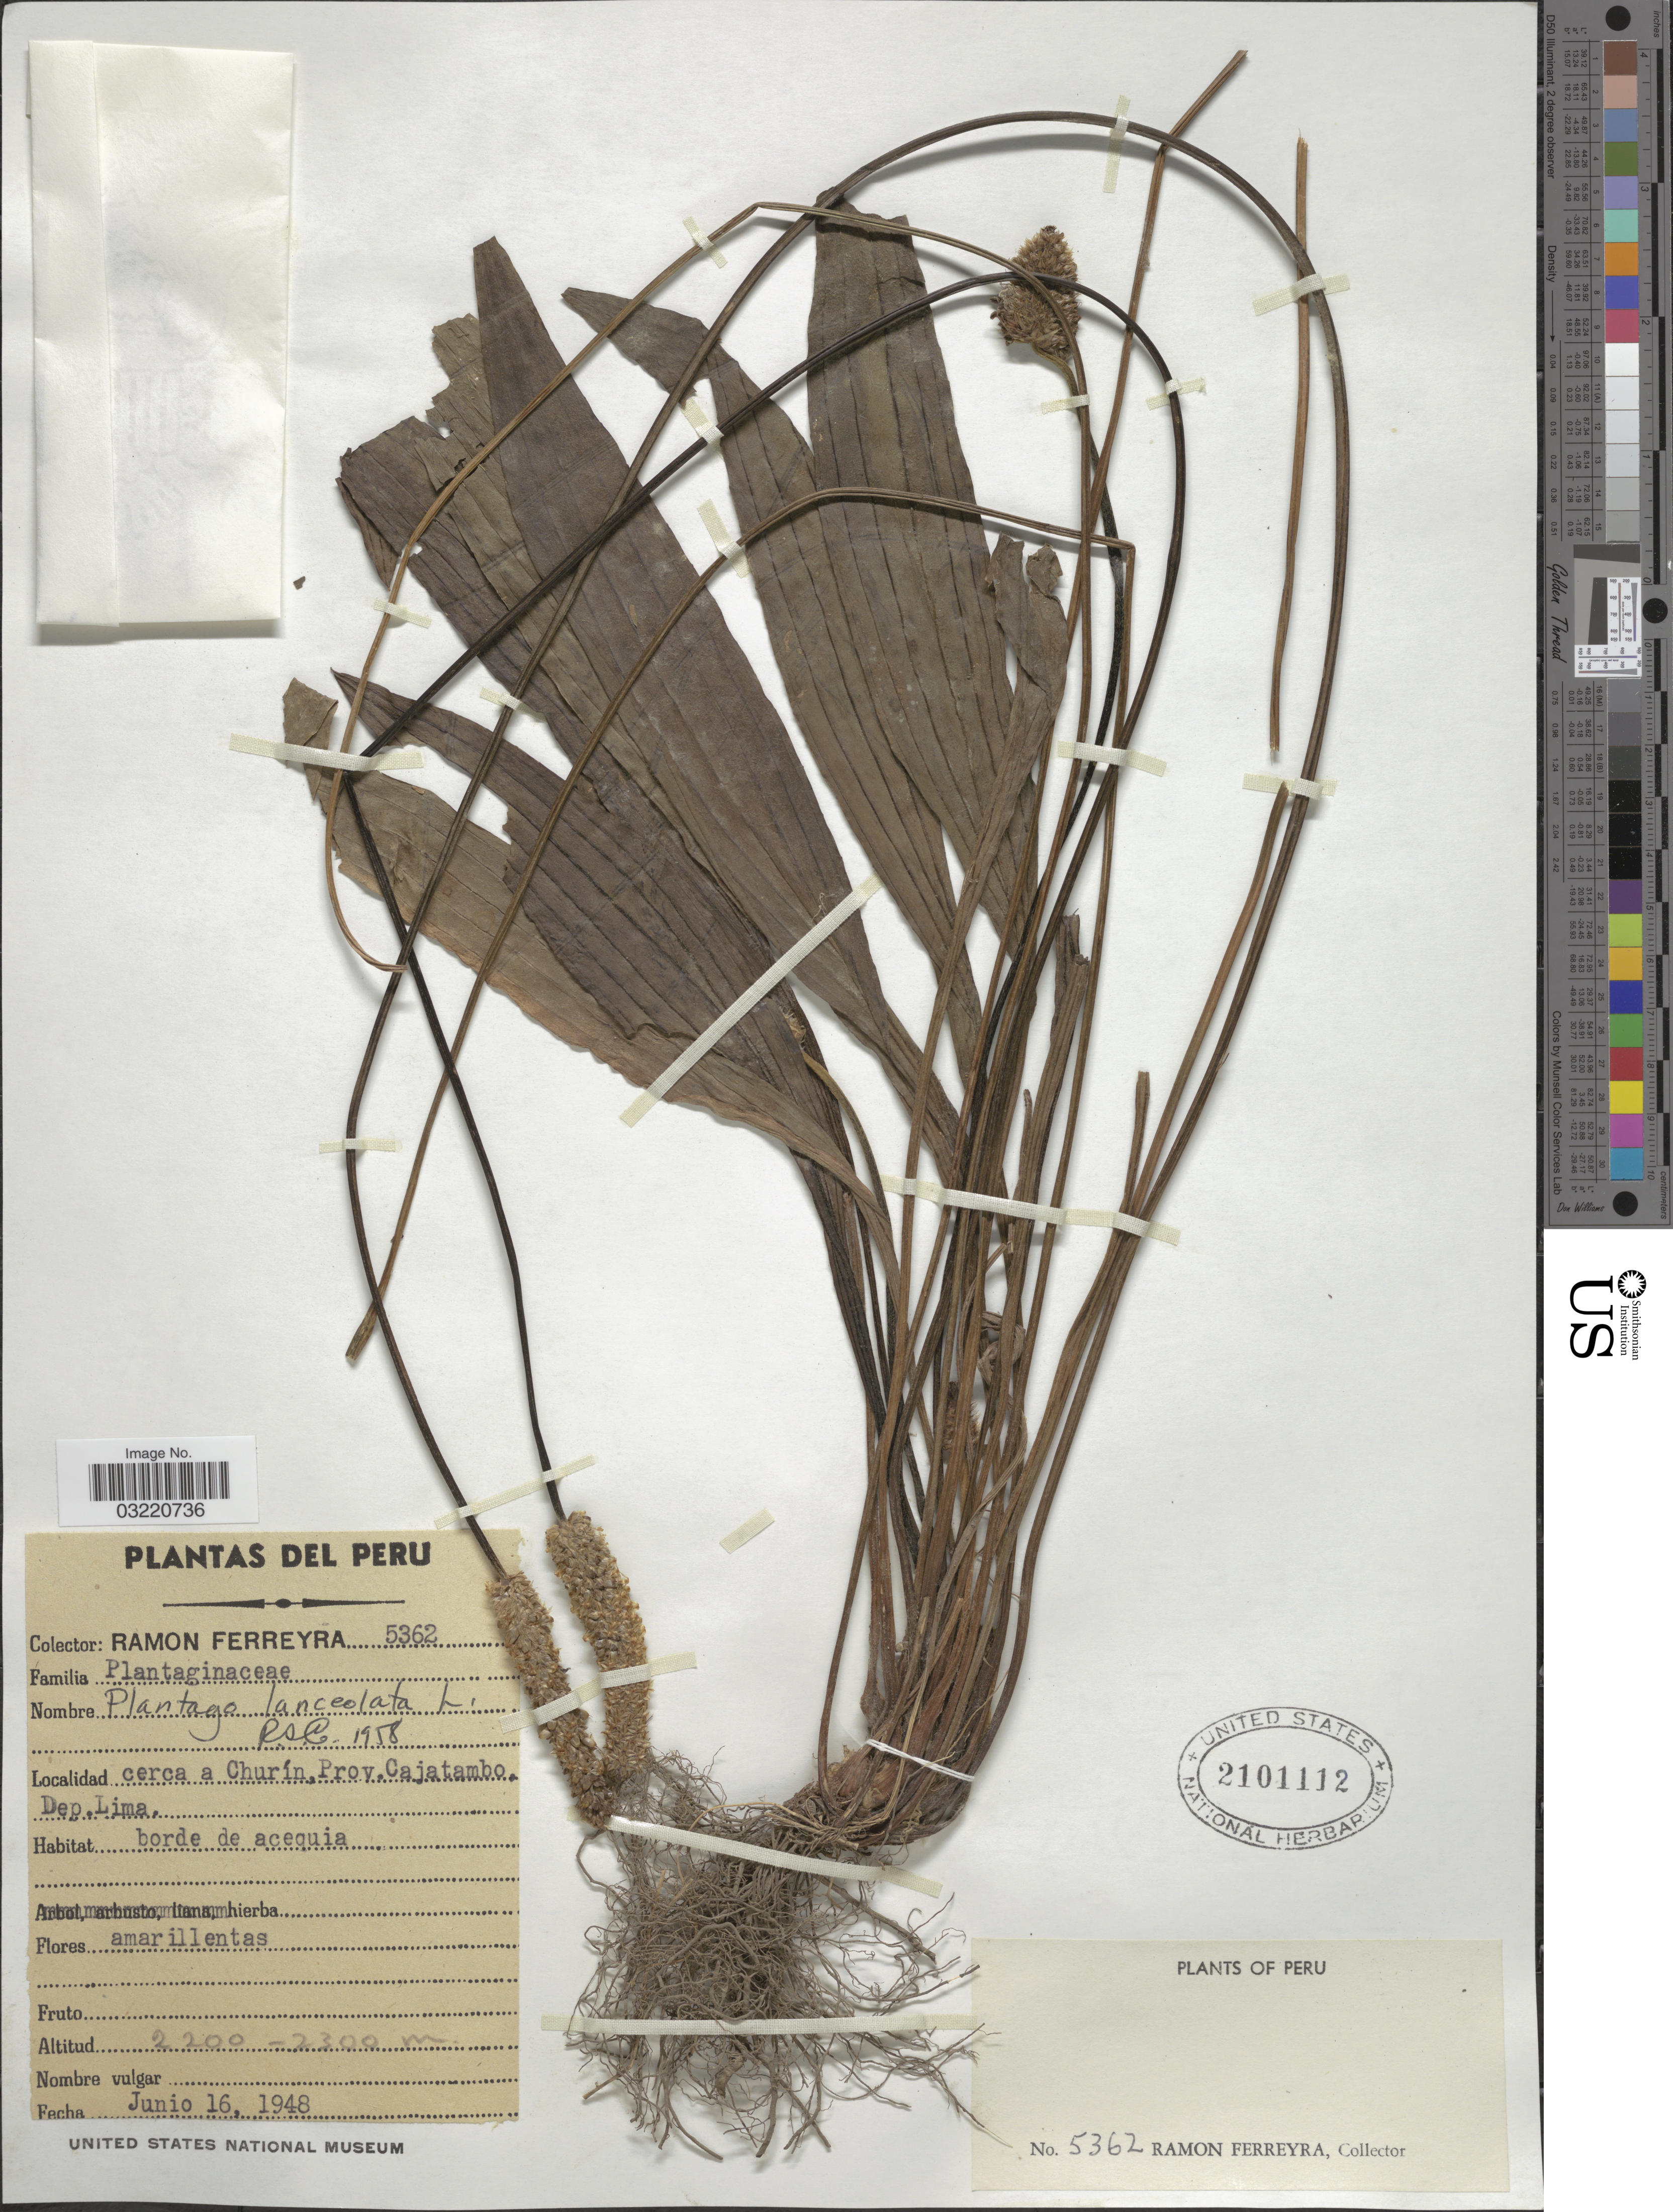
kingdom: Plantae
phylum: Tracheophyta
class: Magnoliopsida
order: Lamiales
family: Plantaginaceae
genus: Plantago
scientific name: Plantago lanceolata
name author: L.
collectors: R. A. Ferreyra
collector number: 5362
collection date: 1948-06-16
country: Peru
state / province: Lima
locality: Cerca a Churín, Prov. Cajatambo. Dep. Lima.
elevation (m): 2200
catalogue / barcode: US 2101112